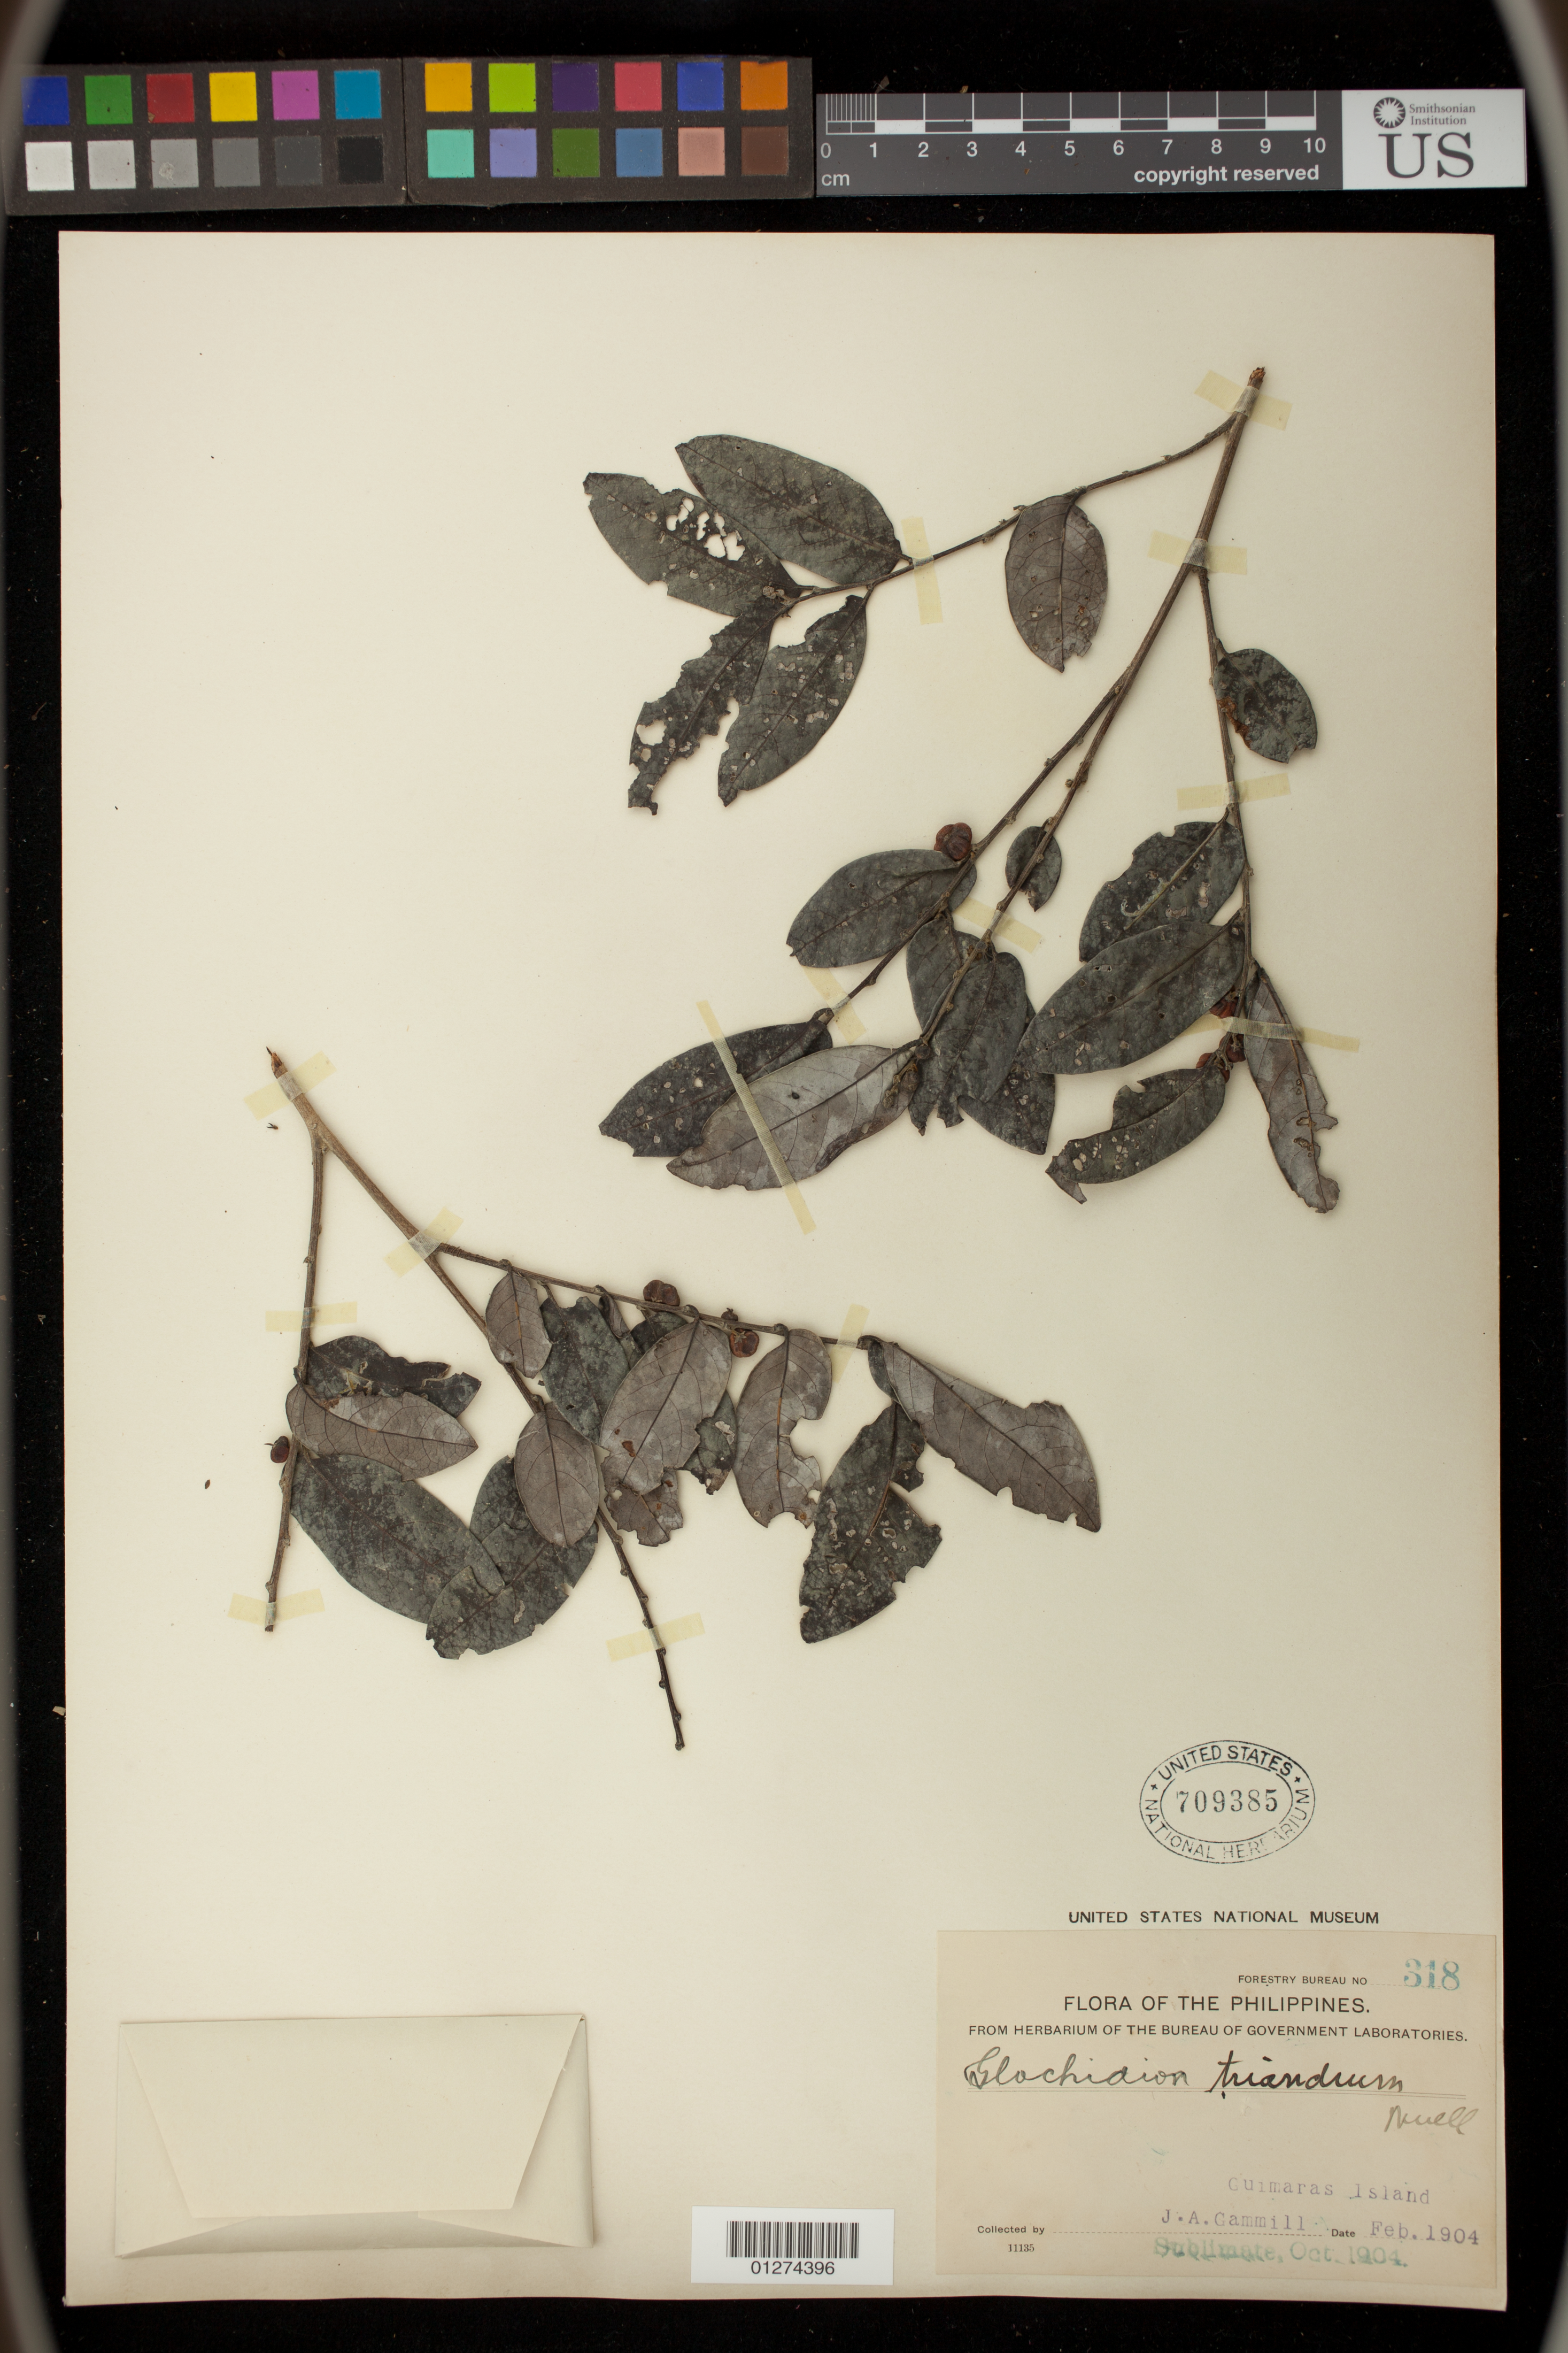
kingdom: Plantae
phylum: Tracheophyta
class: Magnoliopsida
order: Malpighiales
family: Phyllanthaceae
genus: Glochidion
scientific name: Glochidion triandrum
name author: (Blanco) C.B. Rob.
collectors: J. Gammill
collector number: For. Bur. 318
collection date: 1904-02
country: Philippines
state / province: Western Visayas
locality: Guimaras Island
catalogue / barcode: US 709385